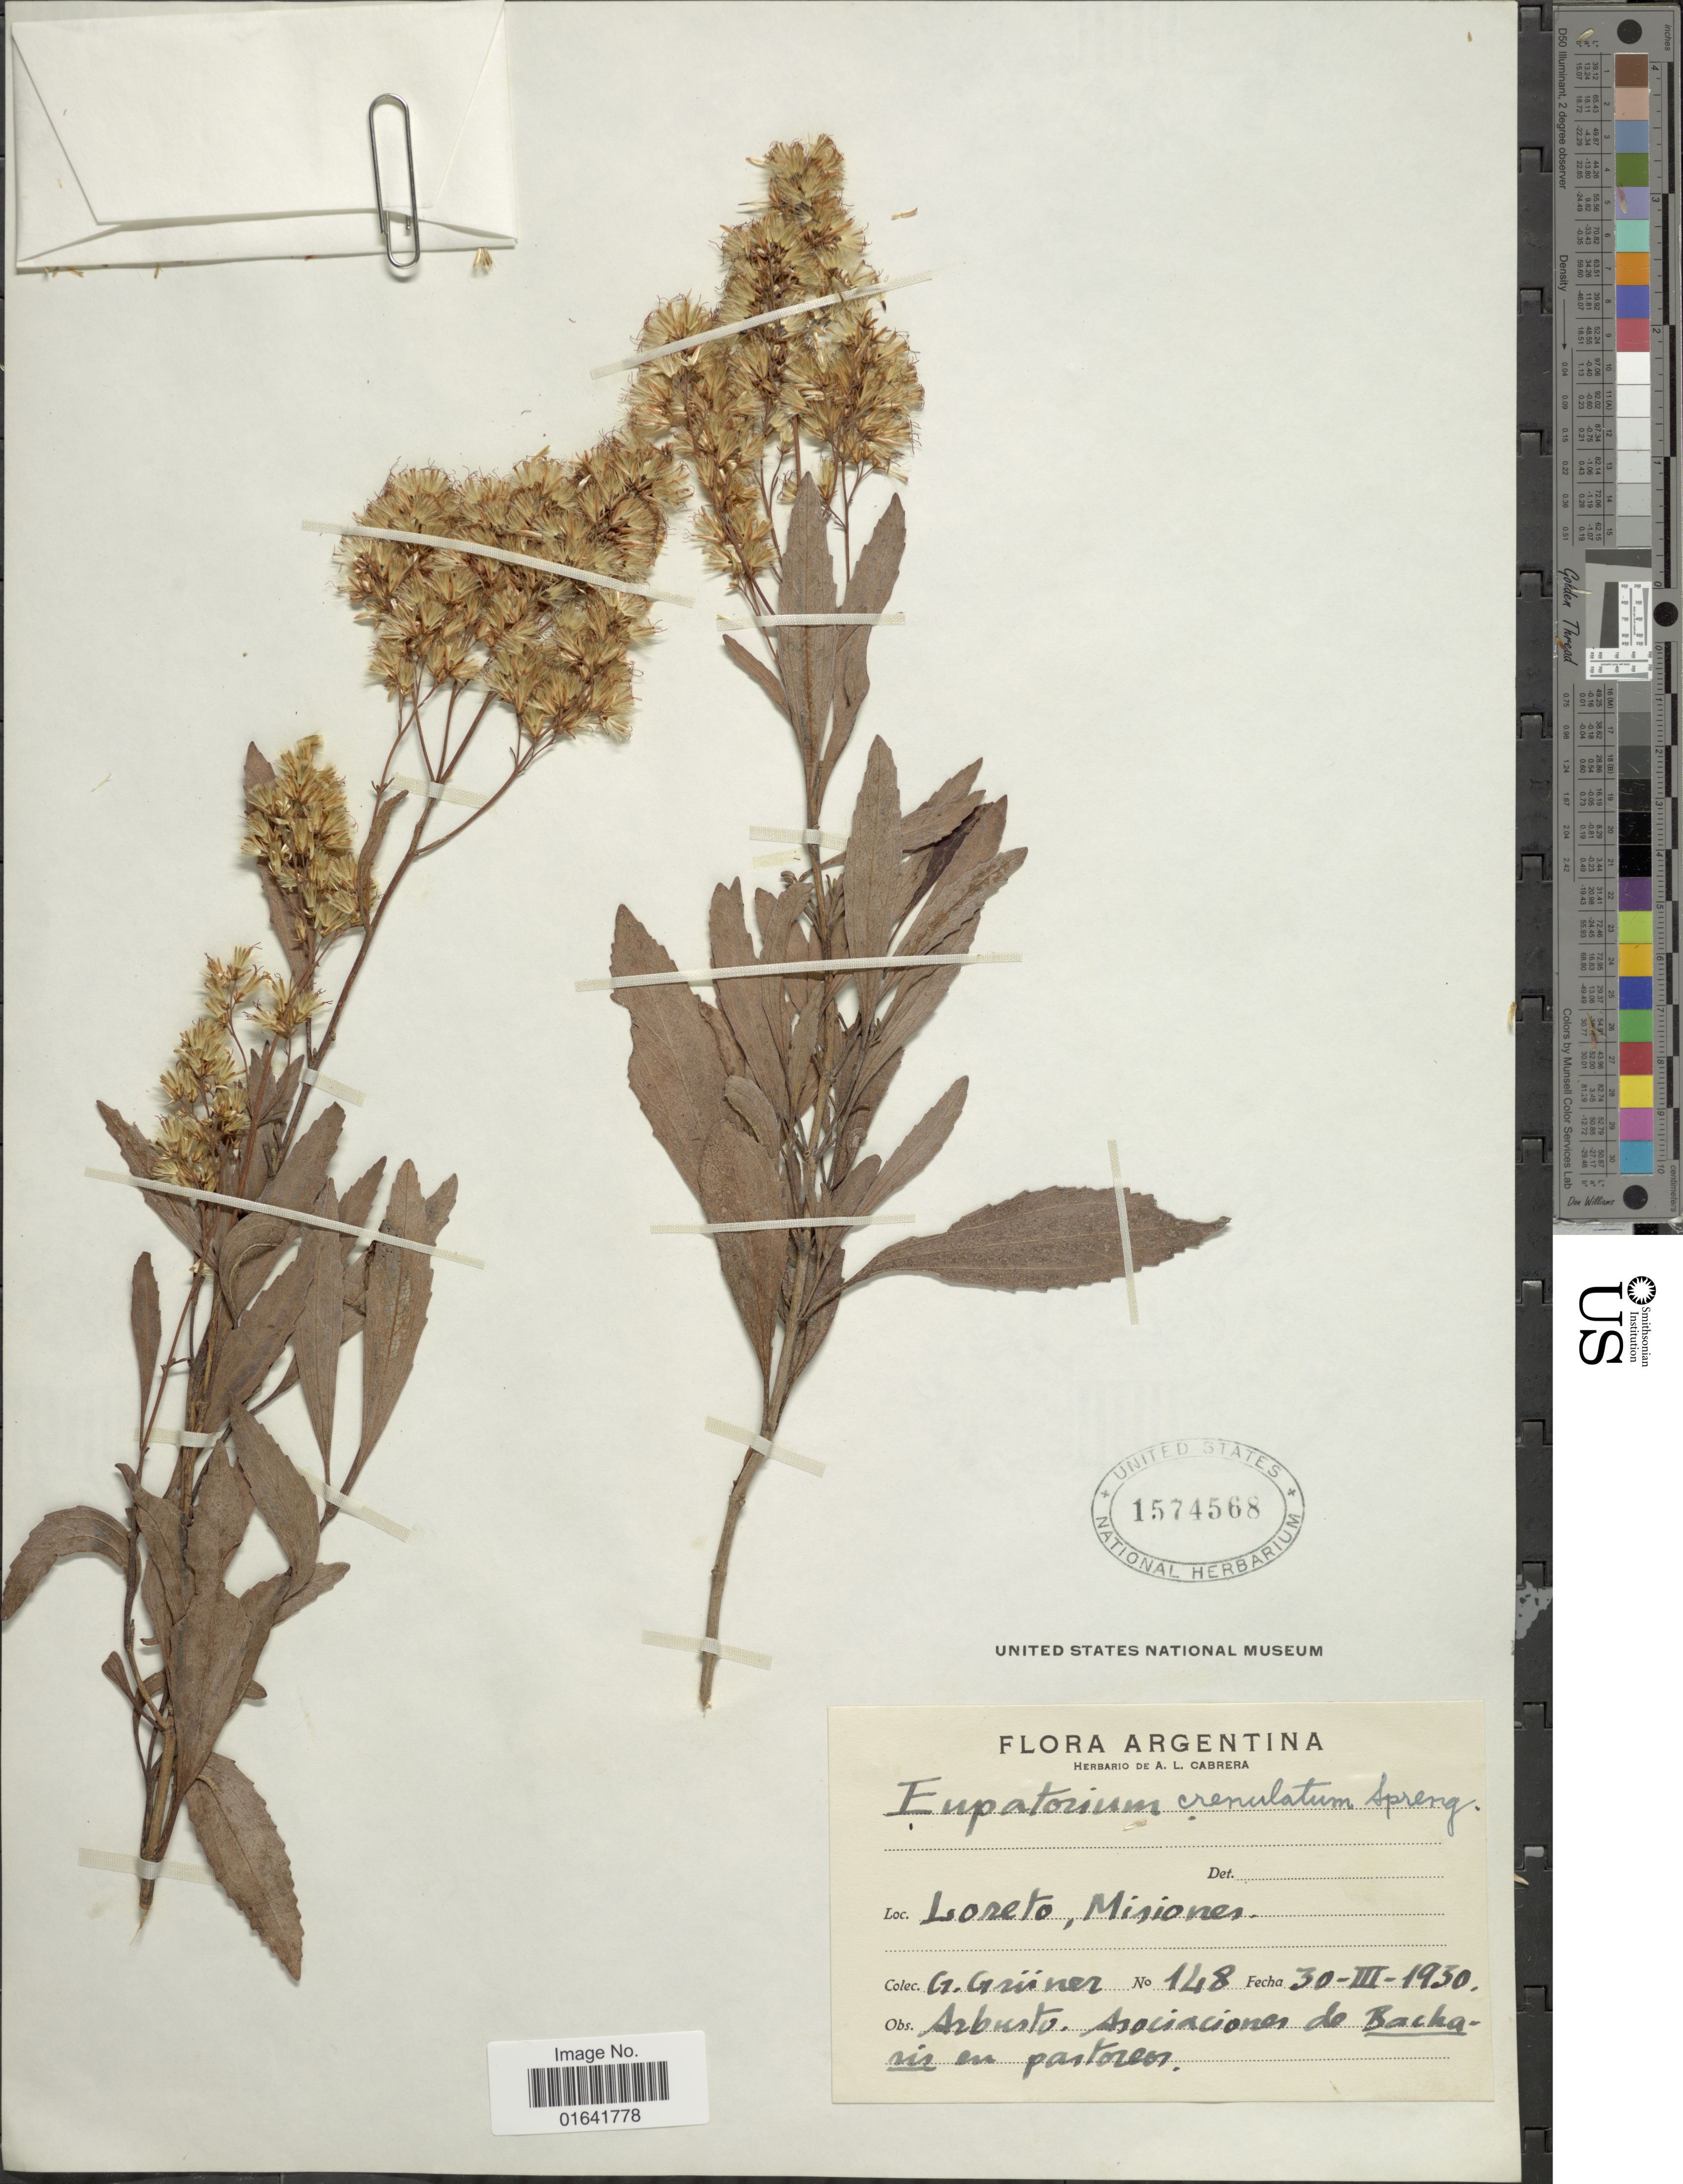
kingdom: Plantae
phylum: Tracheophyta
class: Magnoliopsida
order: Asterales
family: Asteraceae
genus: Raulinoreitzia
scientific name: Raulinoreitzia crenulata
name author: (Spreng.) R.M. King & H. Rob.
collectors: G. Grüner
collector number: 148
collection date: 1930-03-30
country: Argentina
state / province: Misiones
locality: Loreto.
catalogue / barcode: US 1574568